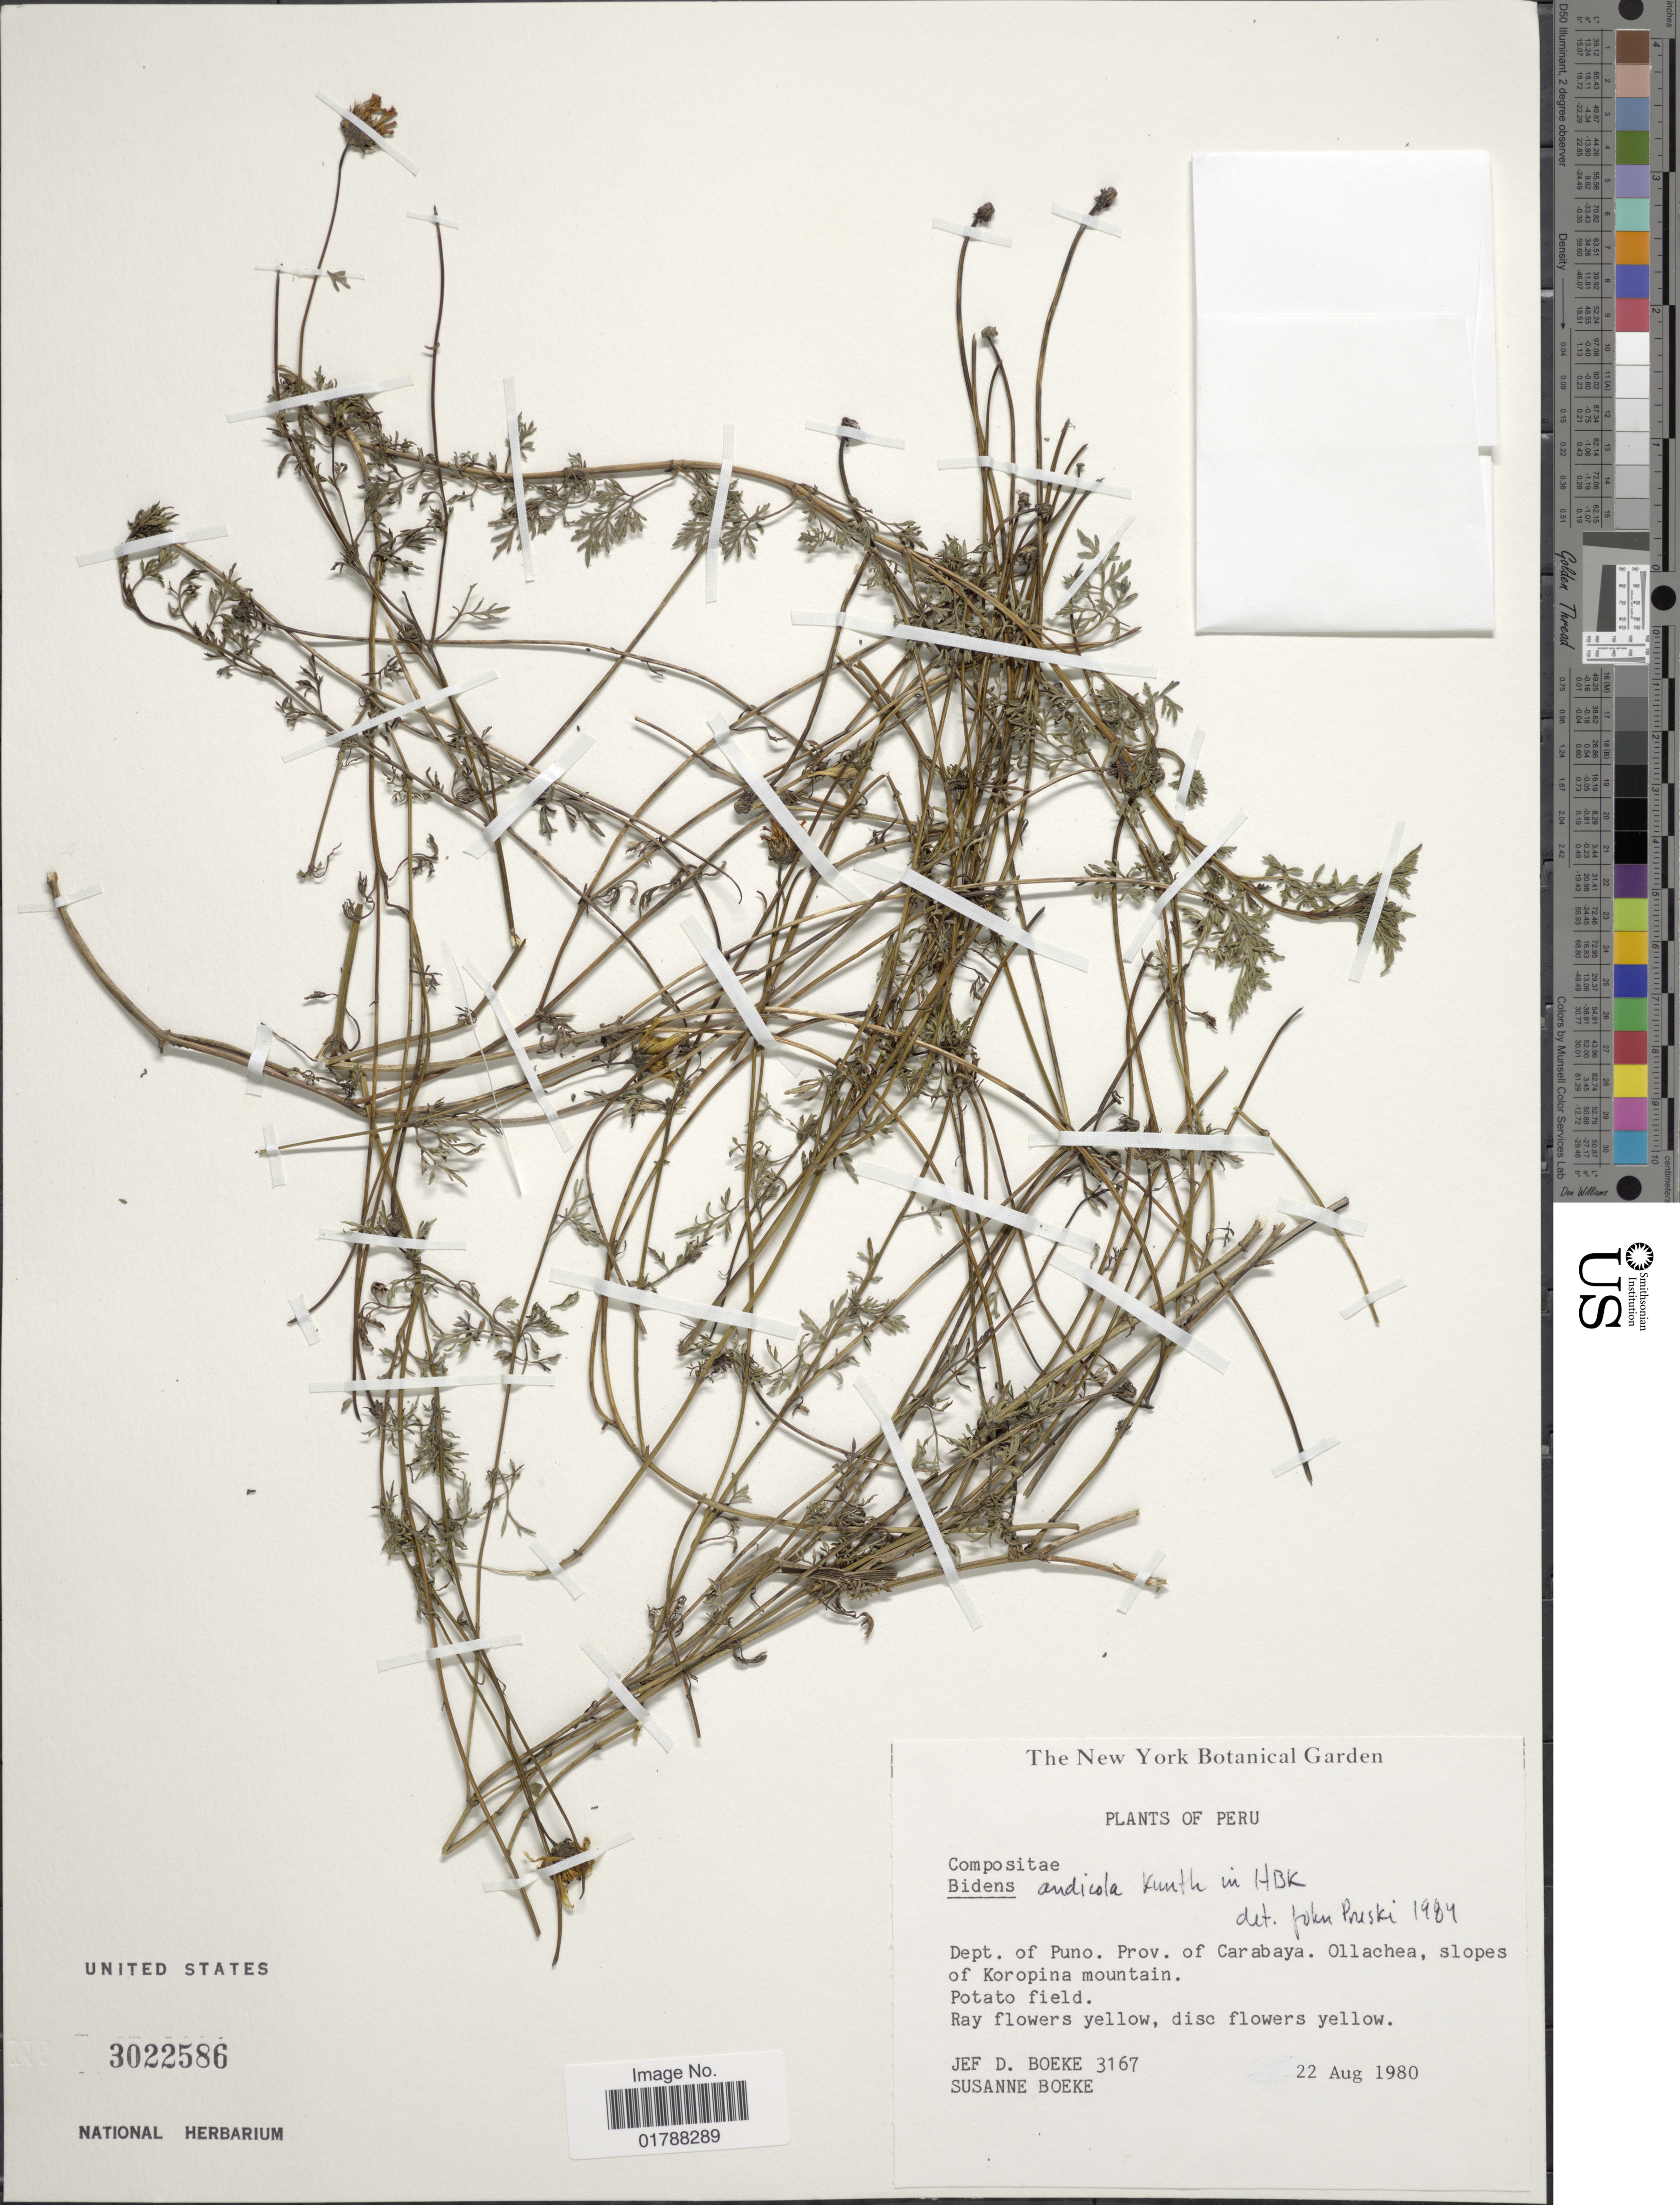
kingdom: Plantae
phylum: Tracheophyta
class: Magnoliopsida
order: Asterales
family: Asteraceae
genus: Bidens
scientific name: Bidens andicola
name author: Kunth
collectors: J. D. Boeke & S. Boeke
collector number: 3167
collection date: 1980-08-22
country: Peru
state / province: Puno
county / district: Carabaya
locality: Prov. of Carabaya. Ollachea, slopes of Koropina mountain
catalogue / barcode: US 3022586